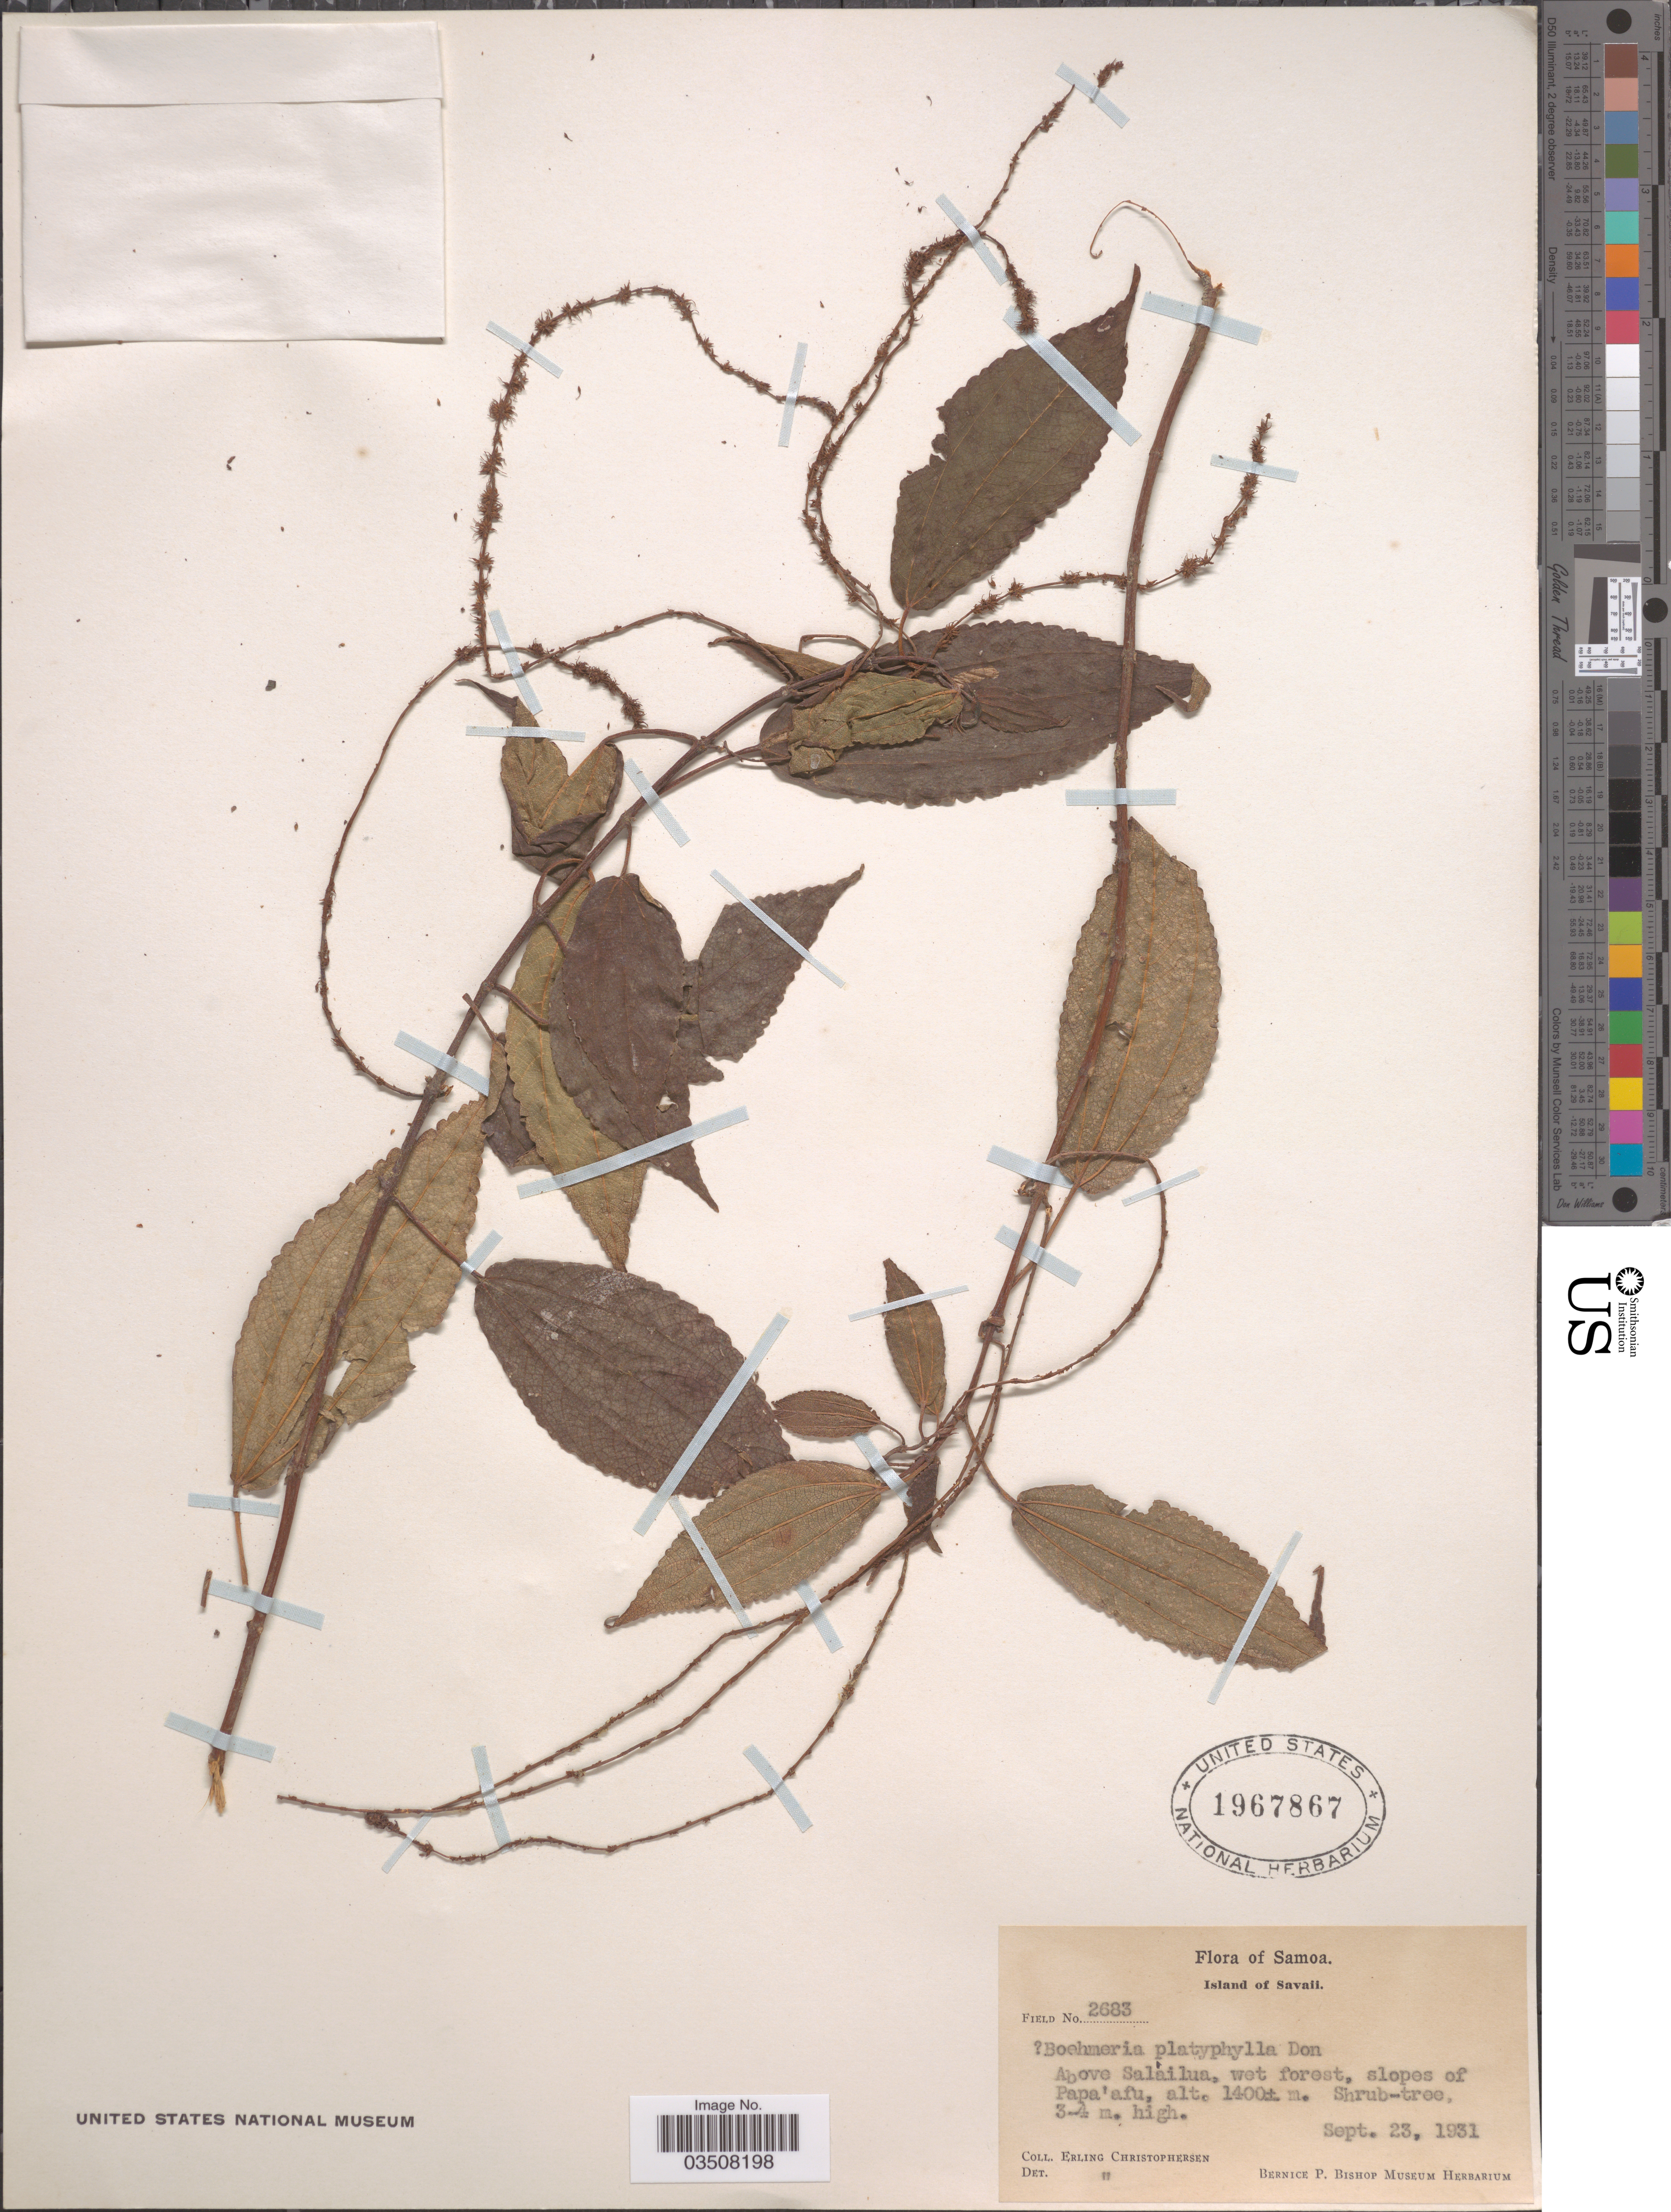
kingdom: Plantae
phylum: Tracheophyta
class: Magnoliopsida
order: Rosales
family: Urticaceae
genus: Boehmeria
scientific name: Boehmeria virgata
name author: (G. Forst.) Guill.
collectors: E. Christophersen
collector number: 2683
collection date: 1931-09-23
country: Samoa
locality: Samoa. Island of Savaii. Above Salailua, wet forest, slopes of Papa'afu.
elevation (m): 1400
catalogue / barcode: US 1967867